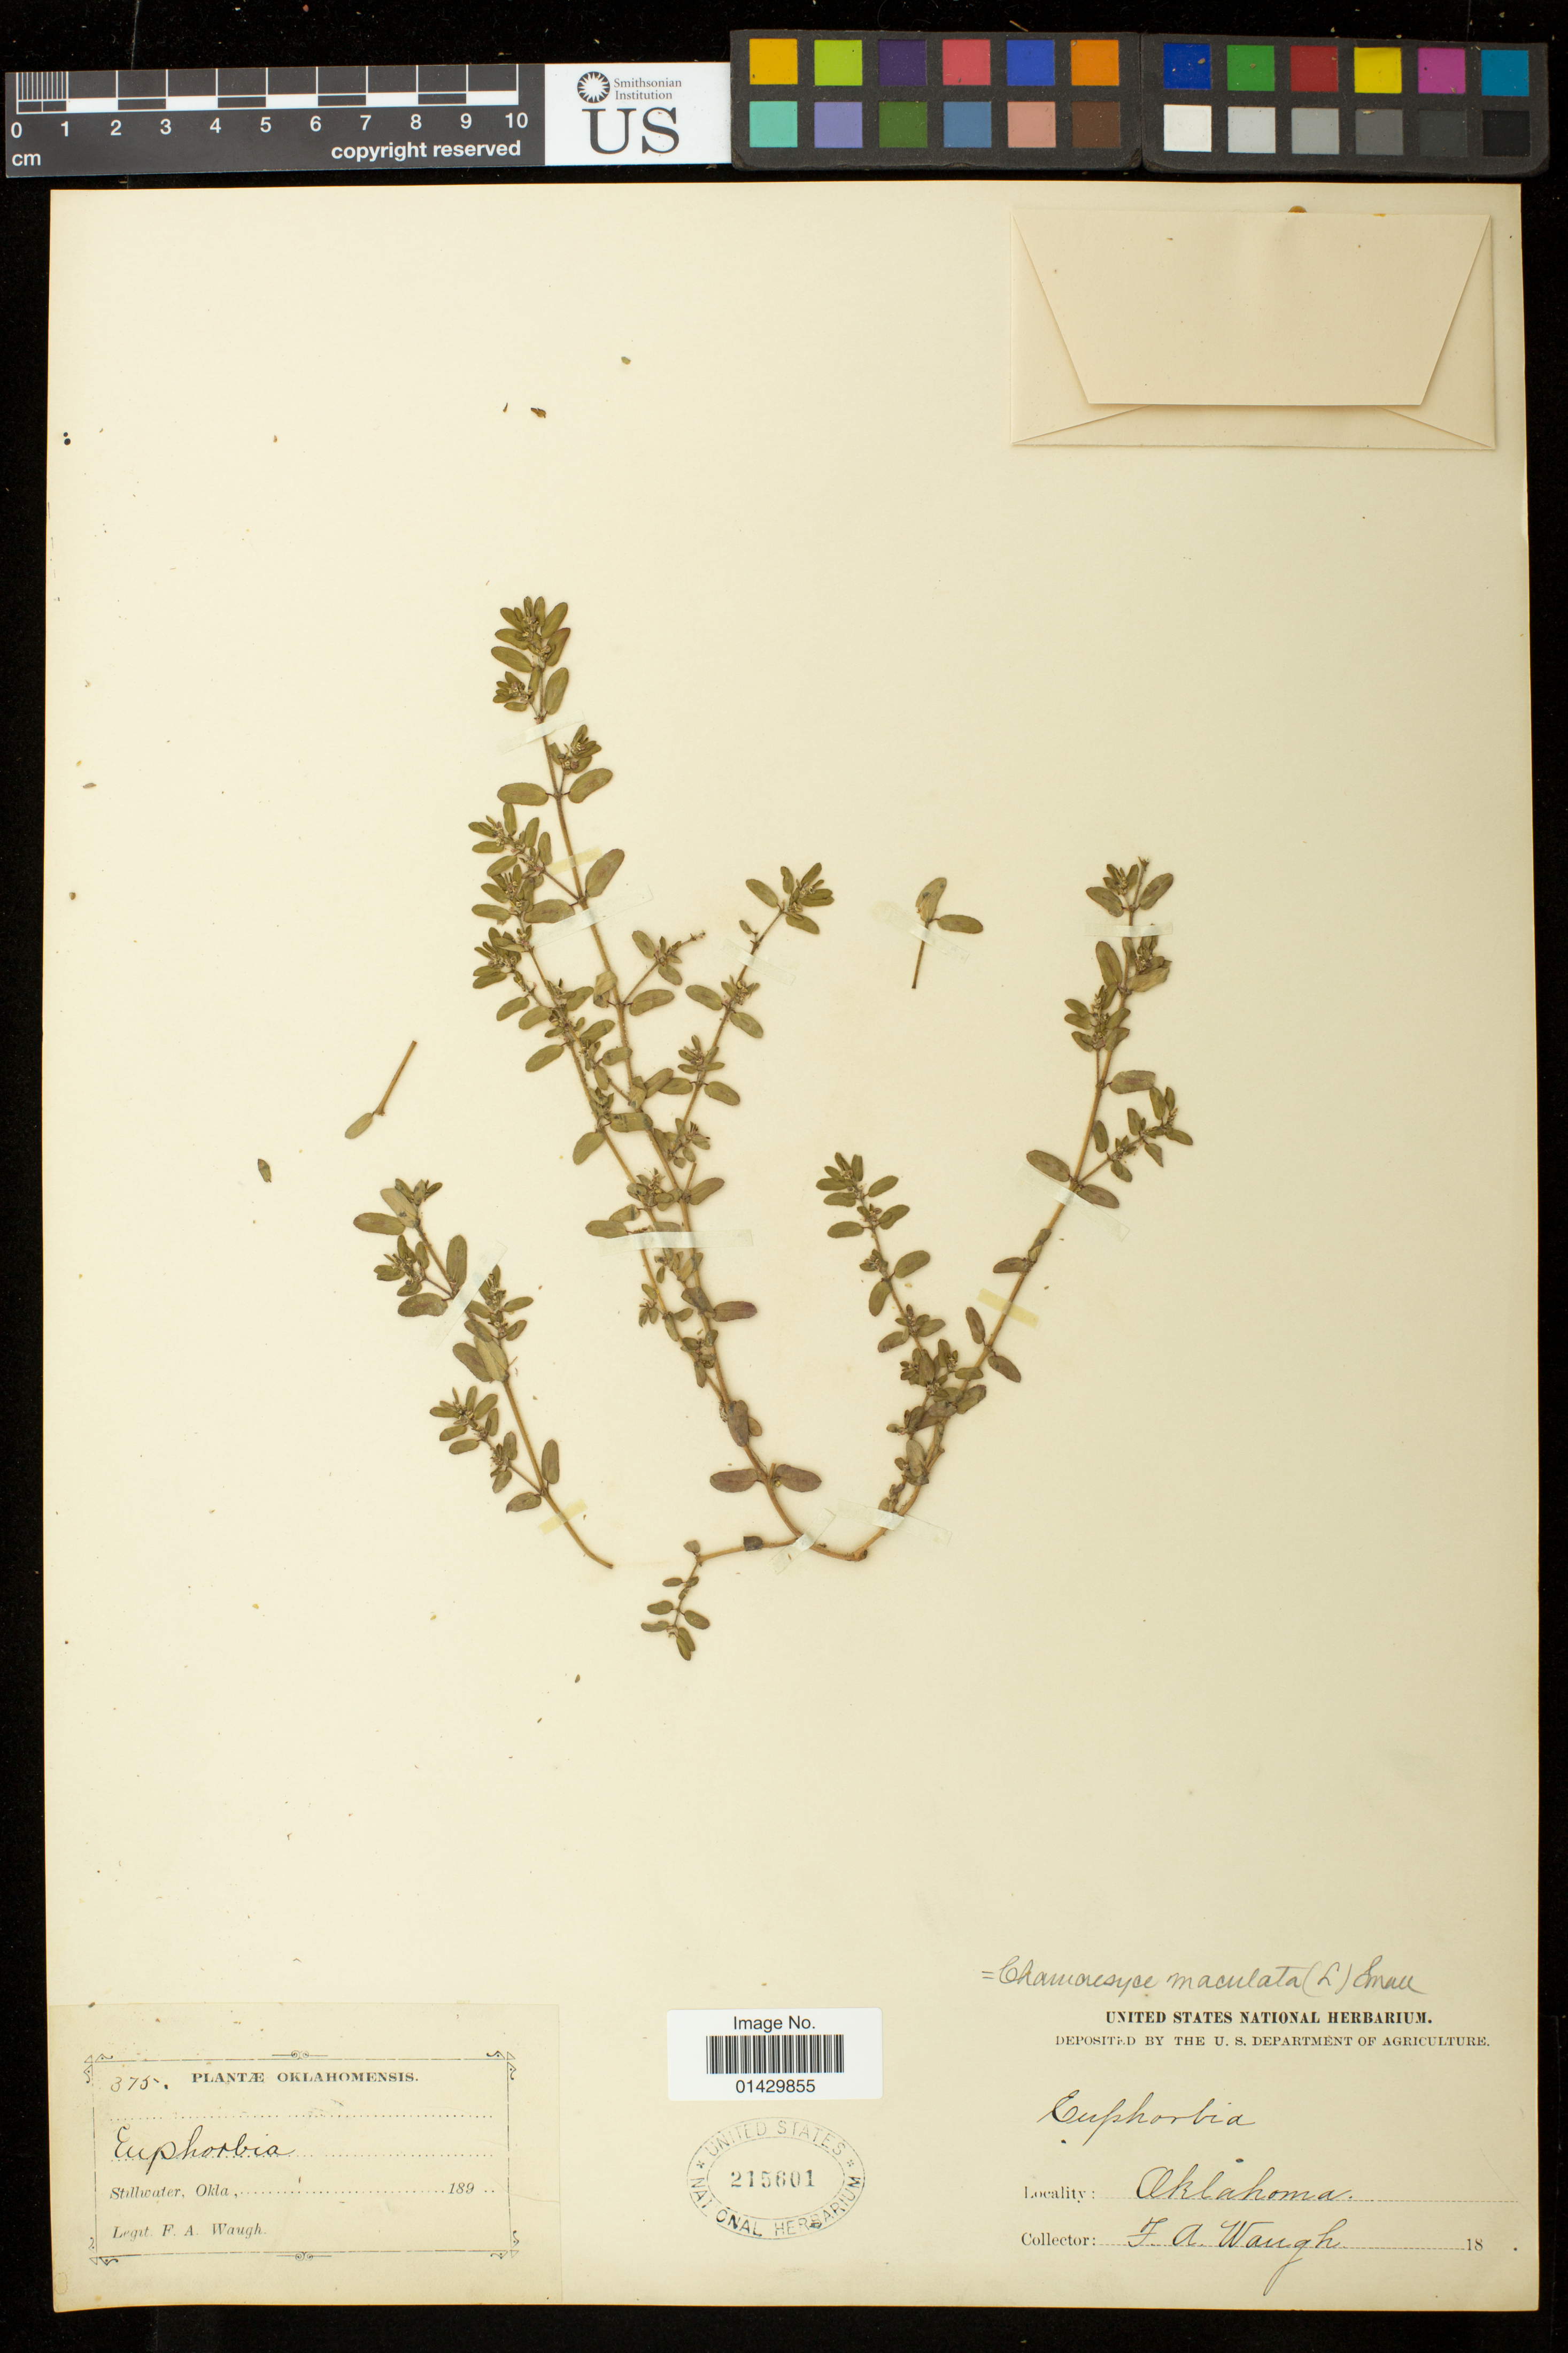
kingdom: Plantae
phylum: Tracheophyta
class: Magnoliopsida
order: Malpighiales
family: Euphorbiaceae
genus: Euphorbia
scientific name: Euphorbia maculata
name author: L.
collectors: F. Waugh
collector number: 375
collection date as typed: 189-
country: United States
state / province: Oklahoma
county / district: Stillwater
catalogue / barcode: US 215601